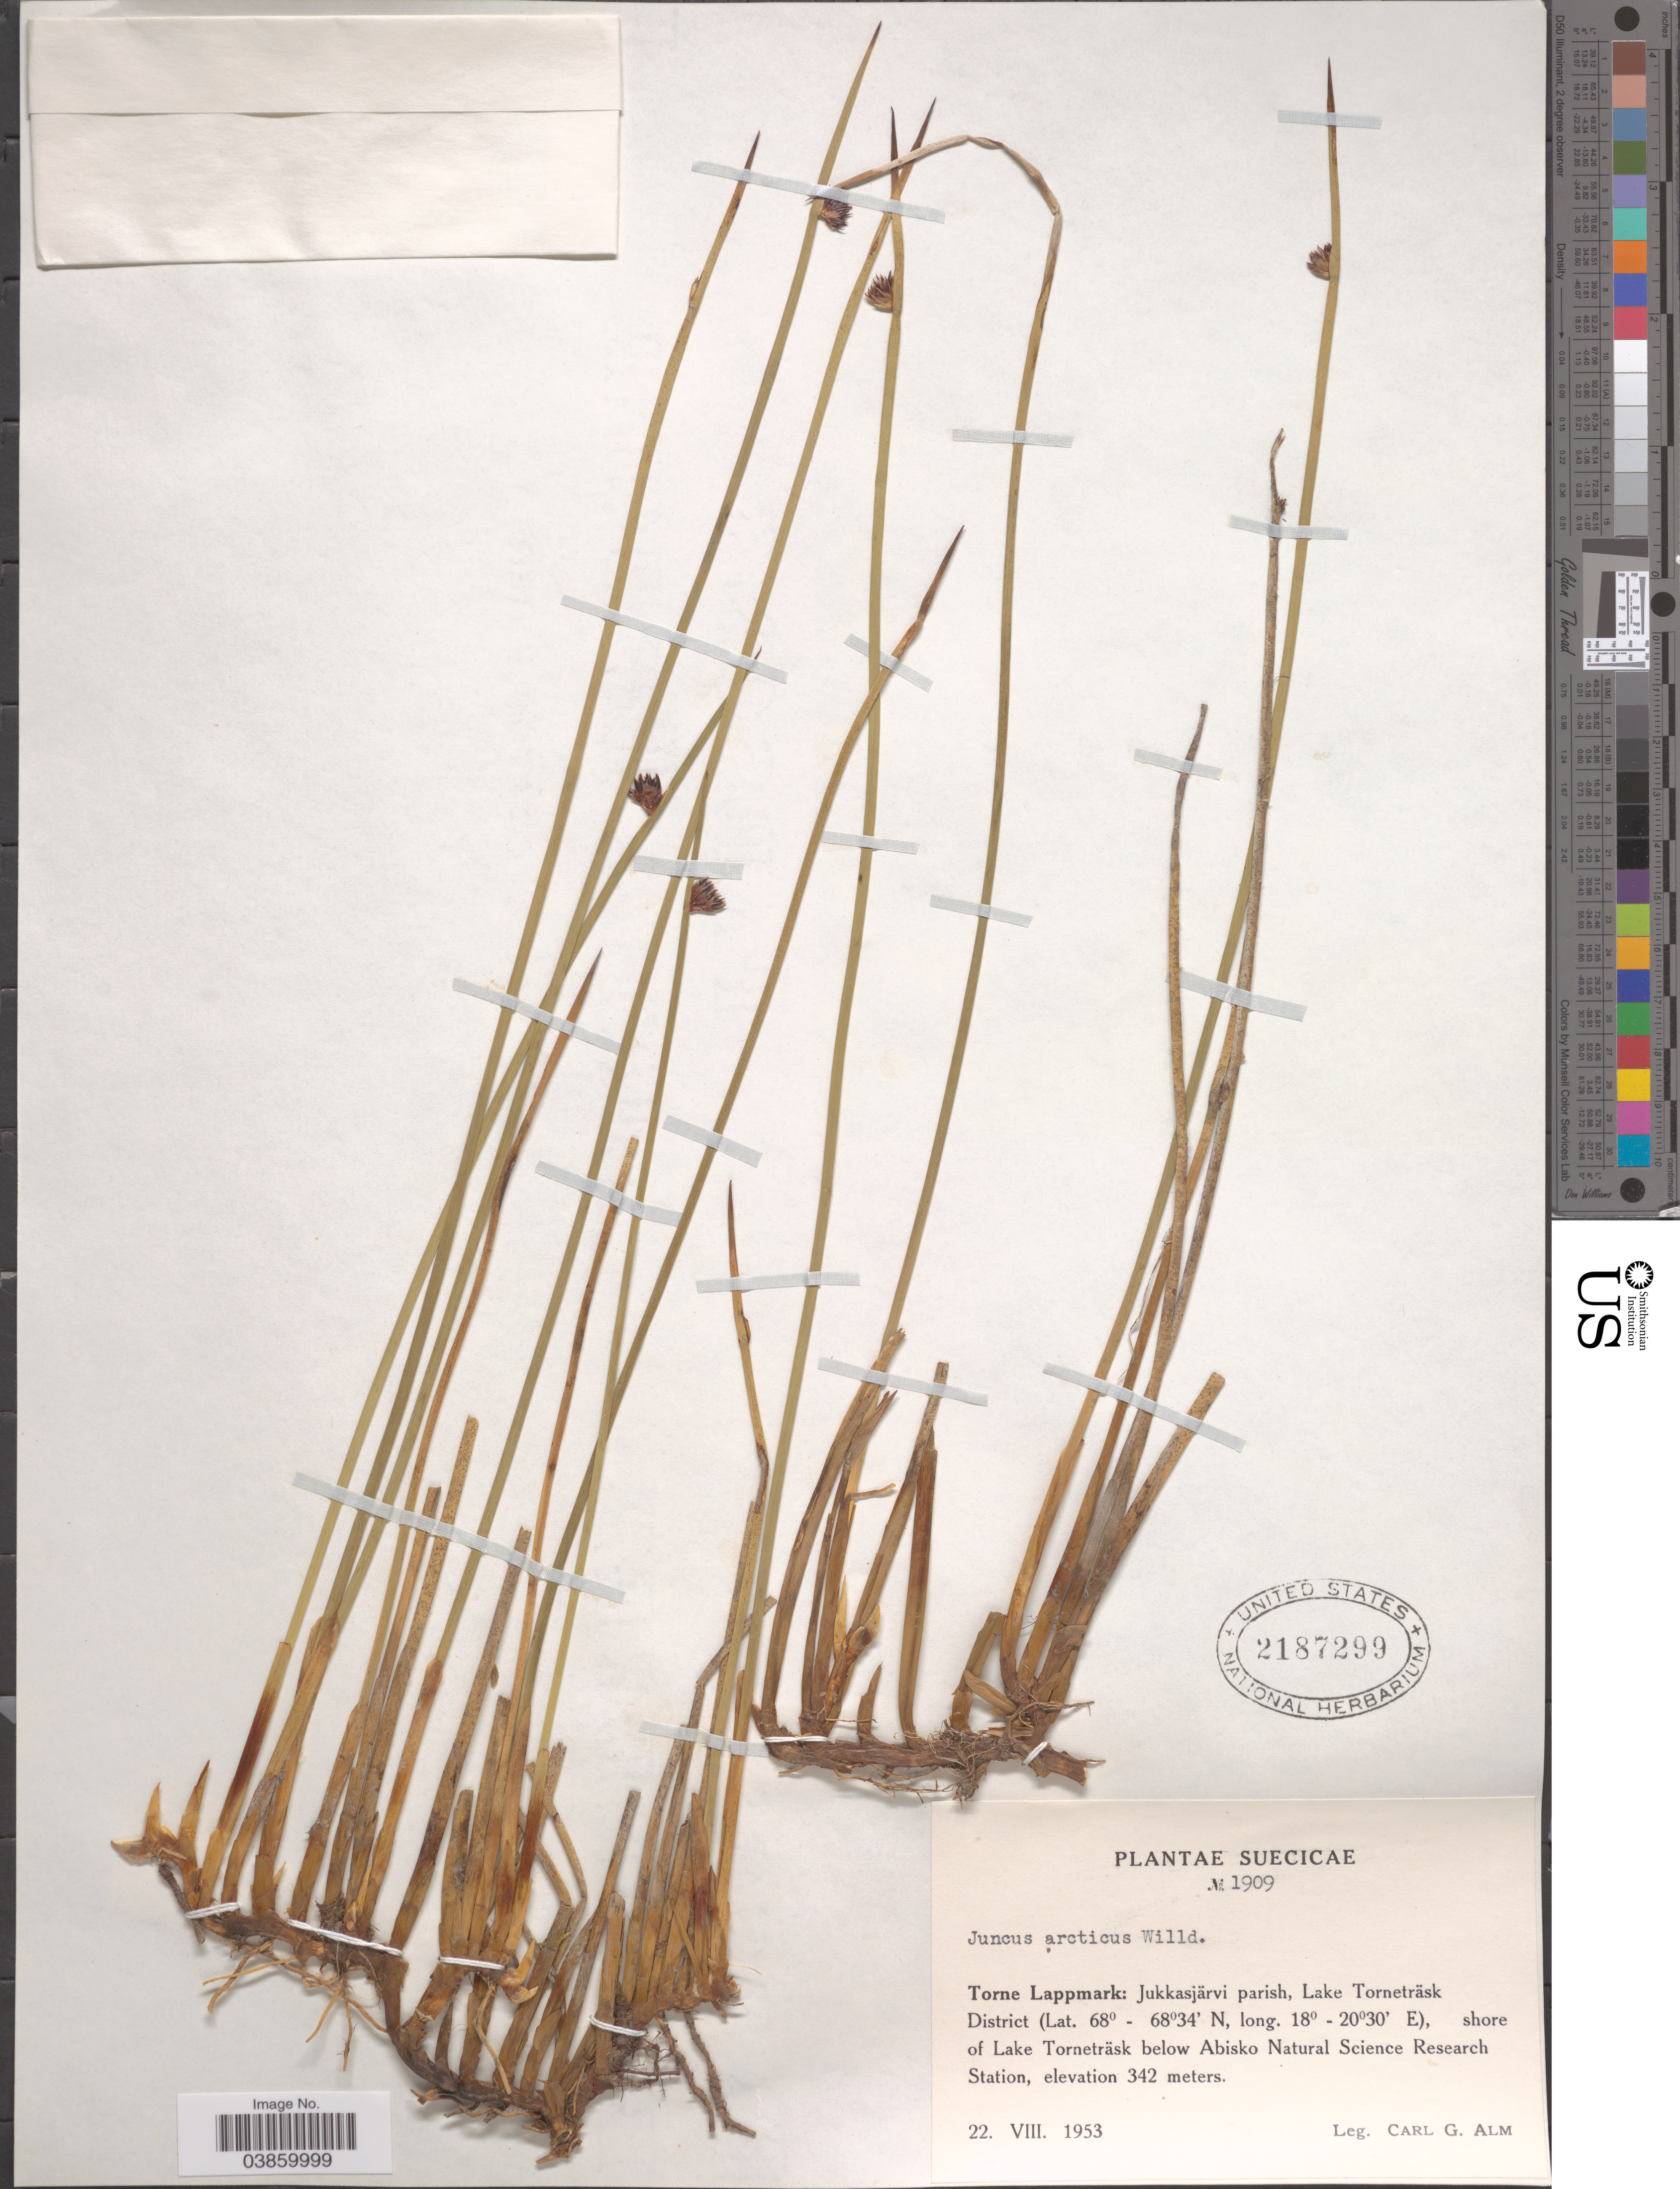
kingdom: Plantae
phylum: Tracheophyta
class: Liliopsida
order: Poales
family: Juncaceae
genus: Juncus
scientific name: Juncus arcticus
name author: Willd.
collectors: C. G. Alm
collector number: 1909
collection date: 1953-08-22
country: Sweden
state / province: Norrbotten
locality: Suecicae. Torne Lappmark: Jukkasjärvi parish, Lake Torneträsk District, shore of Lake Torneträsk below Abisko Natural Science Research Station.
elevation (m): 342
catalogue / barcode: US 2187299